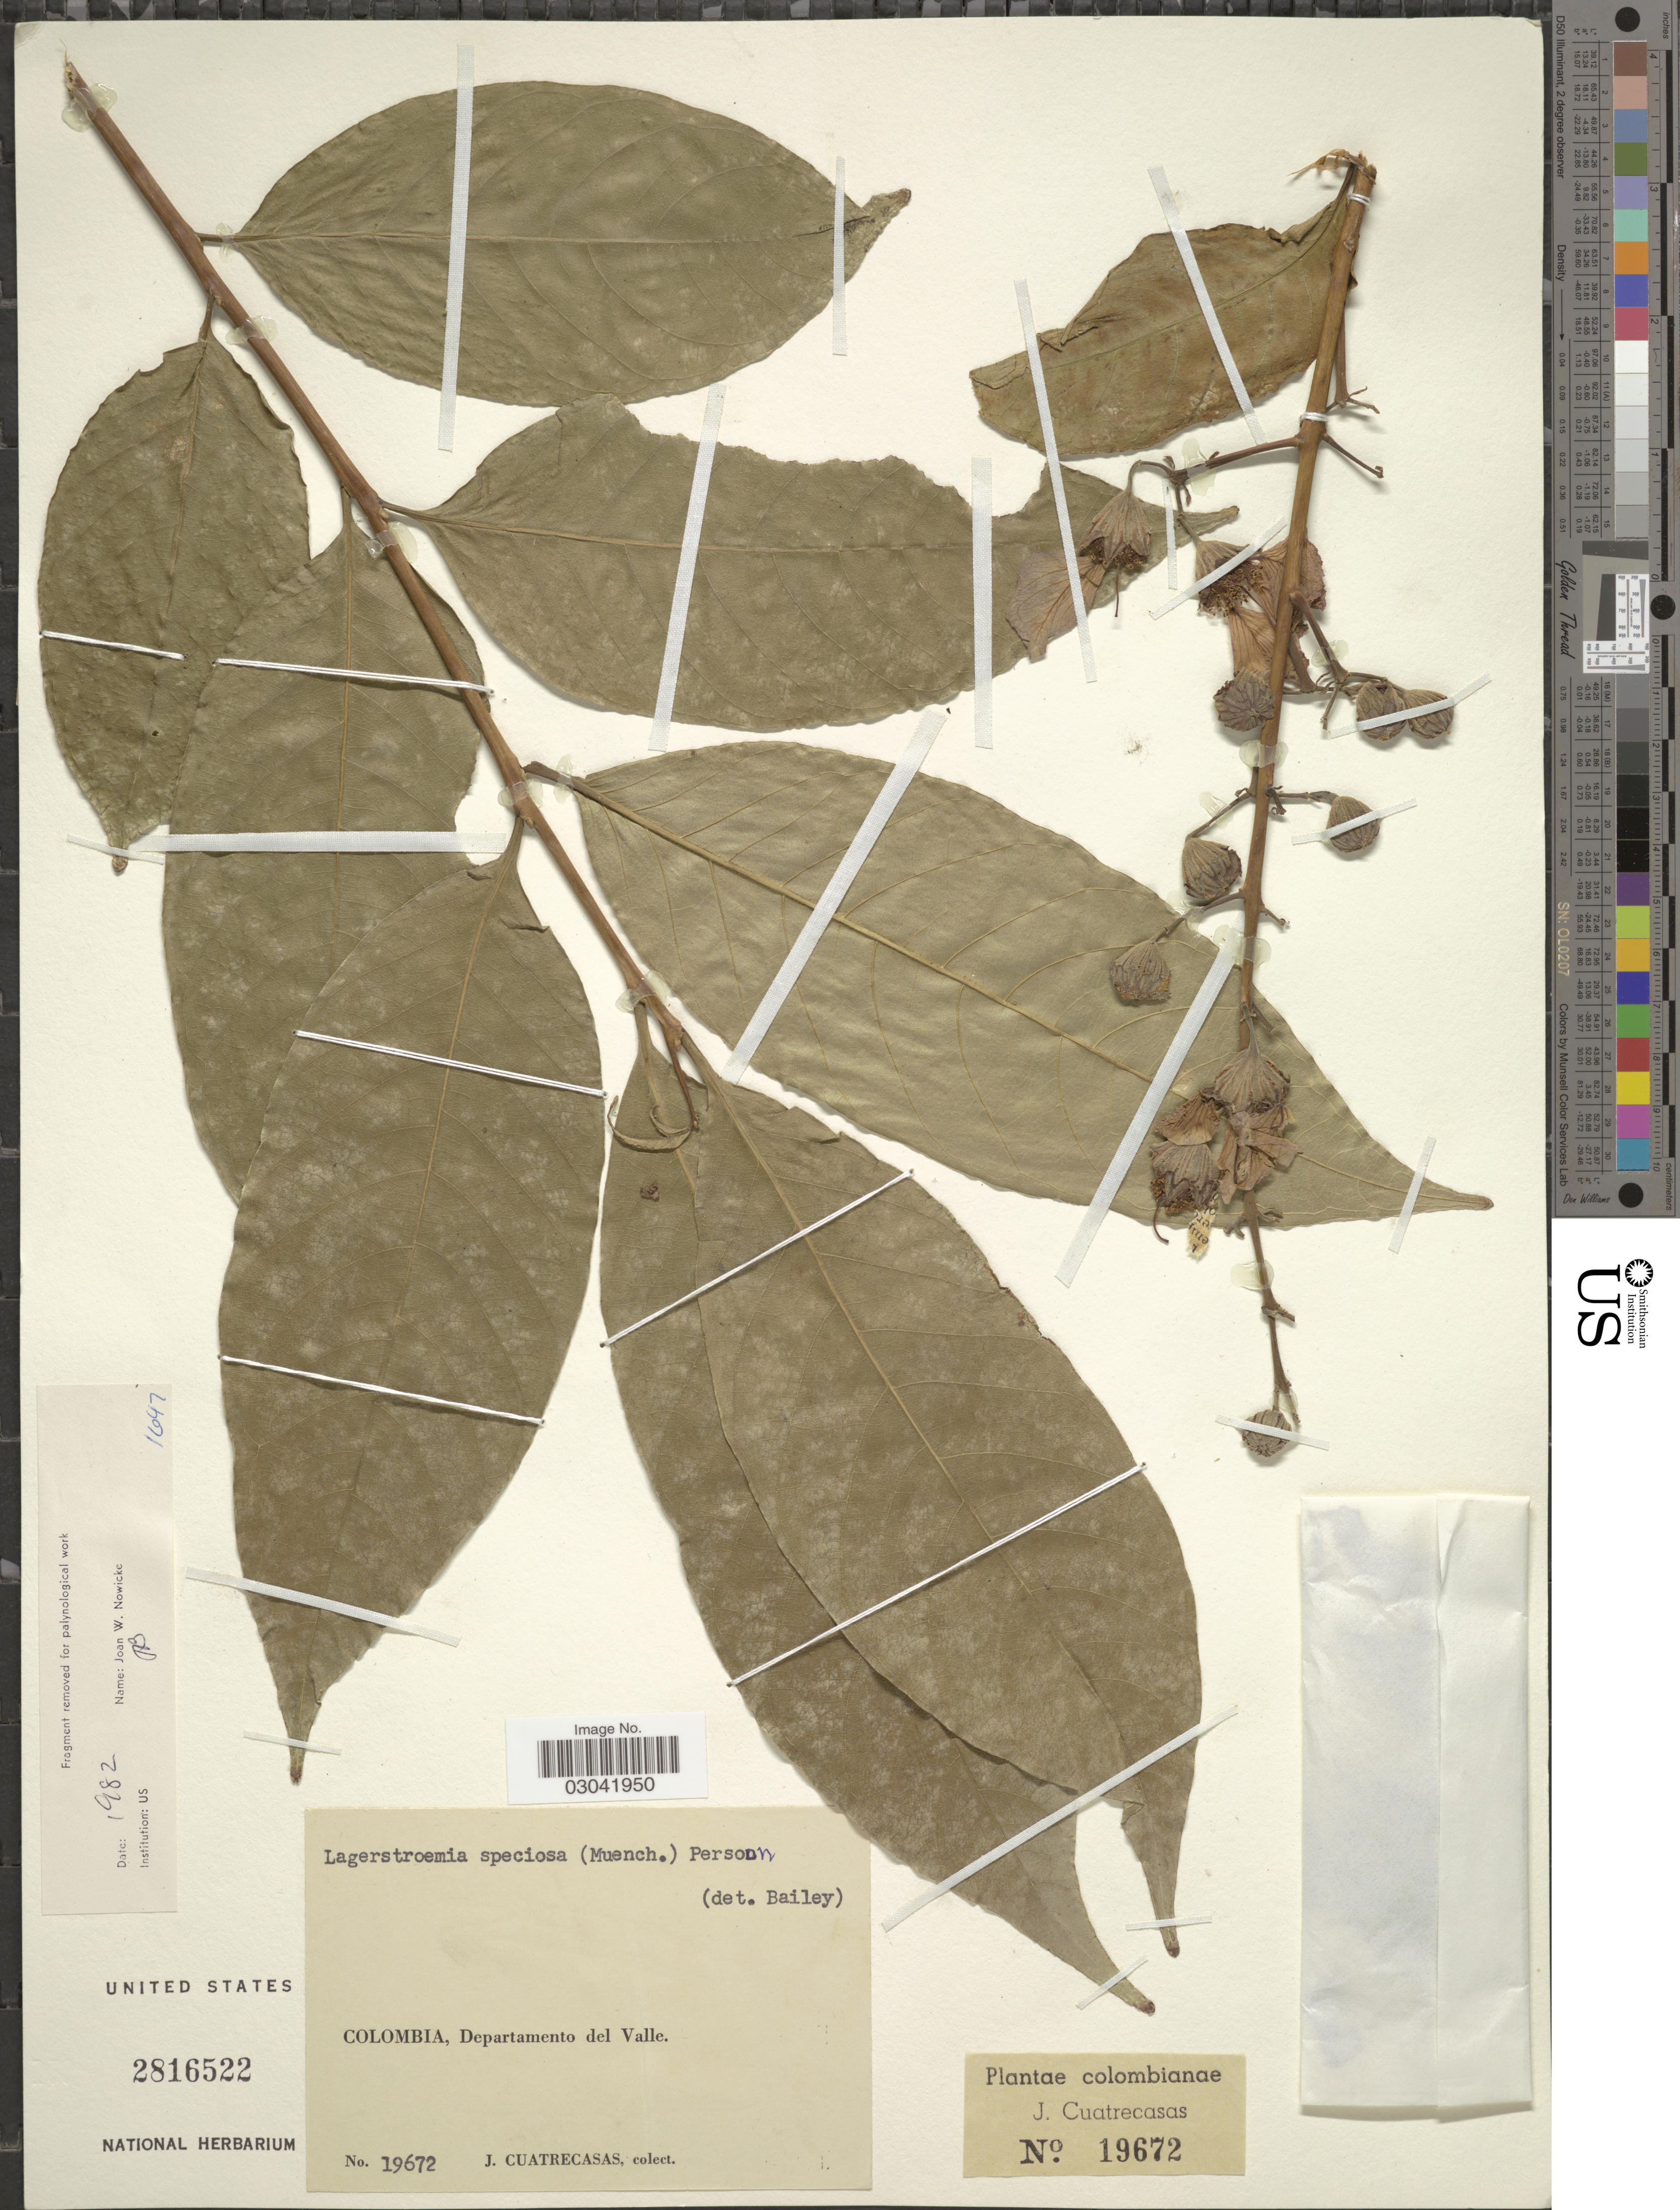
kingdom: Plantae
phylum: Tracheophyta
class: Magnoliopsida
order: Myrtales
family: Lythraceae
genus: Lagerstroemia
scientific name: Lagerstroemia speciosa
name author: (L.) Pers.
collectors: J. Cuatrecasas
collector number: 19672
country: Colombia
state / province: Valle del Cauca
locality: Departamento del Valle.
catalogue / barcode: US 2816522